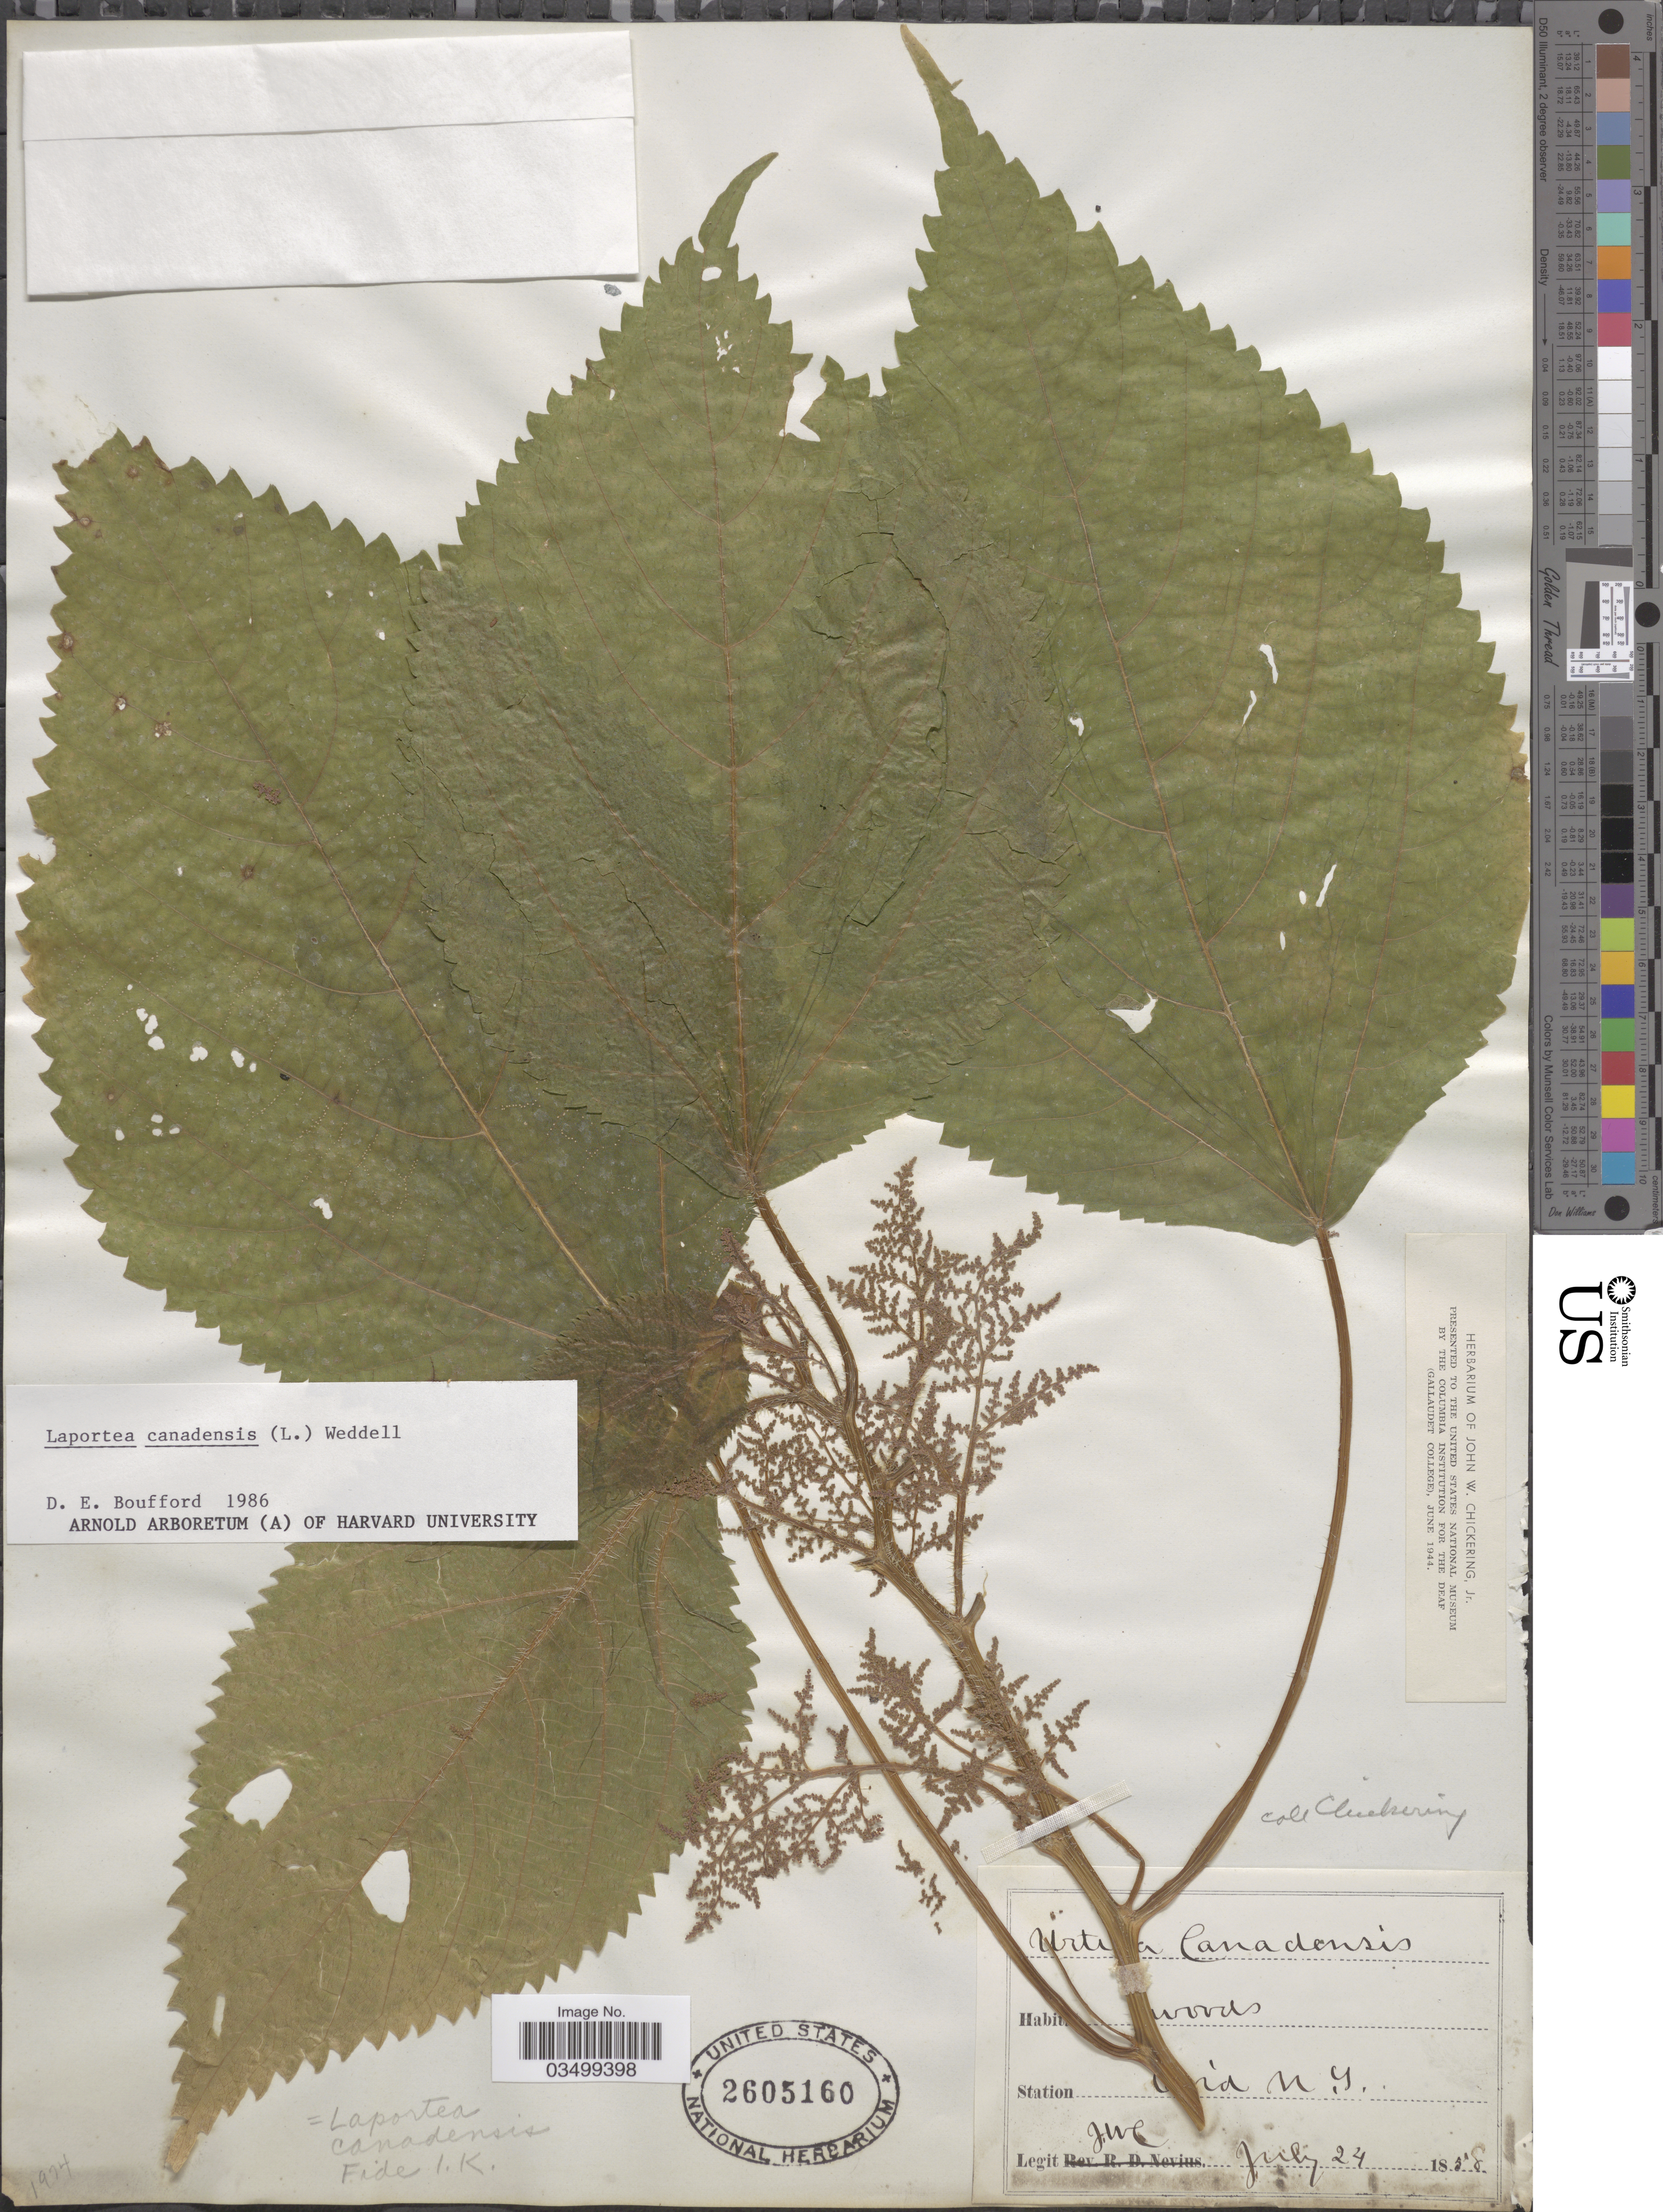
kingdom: Plantae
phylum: Tracheophyta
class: Magnoliopsida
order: Rosales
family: Urticaceae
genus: Laportea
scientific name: Laportea canadensis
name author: (L.) Wedd.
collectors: J. Chickering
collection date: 1888-07-24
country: United States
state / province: New York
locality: Station Ovid.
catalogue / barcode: US 2605160